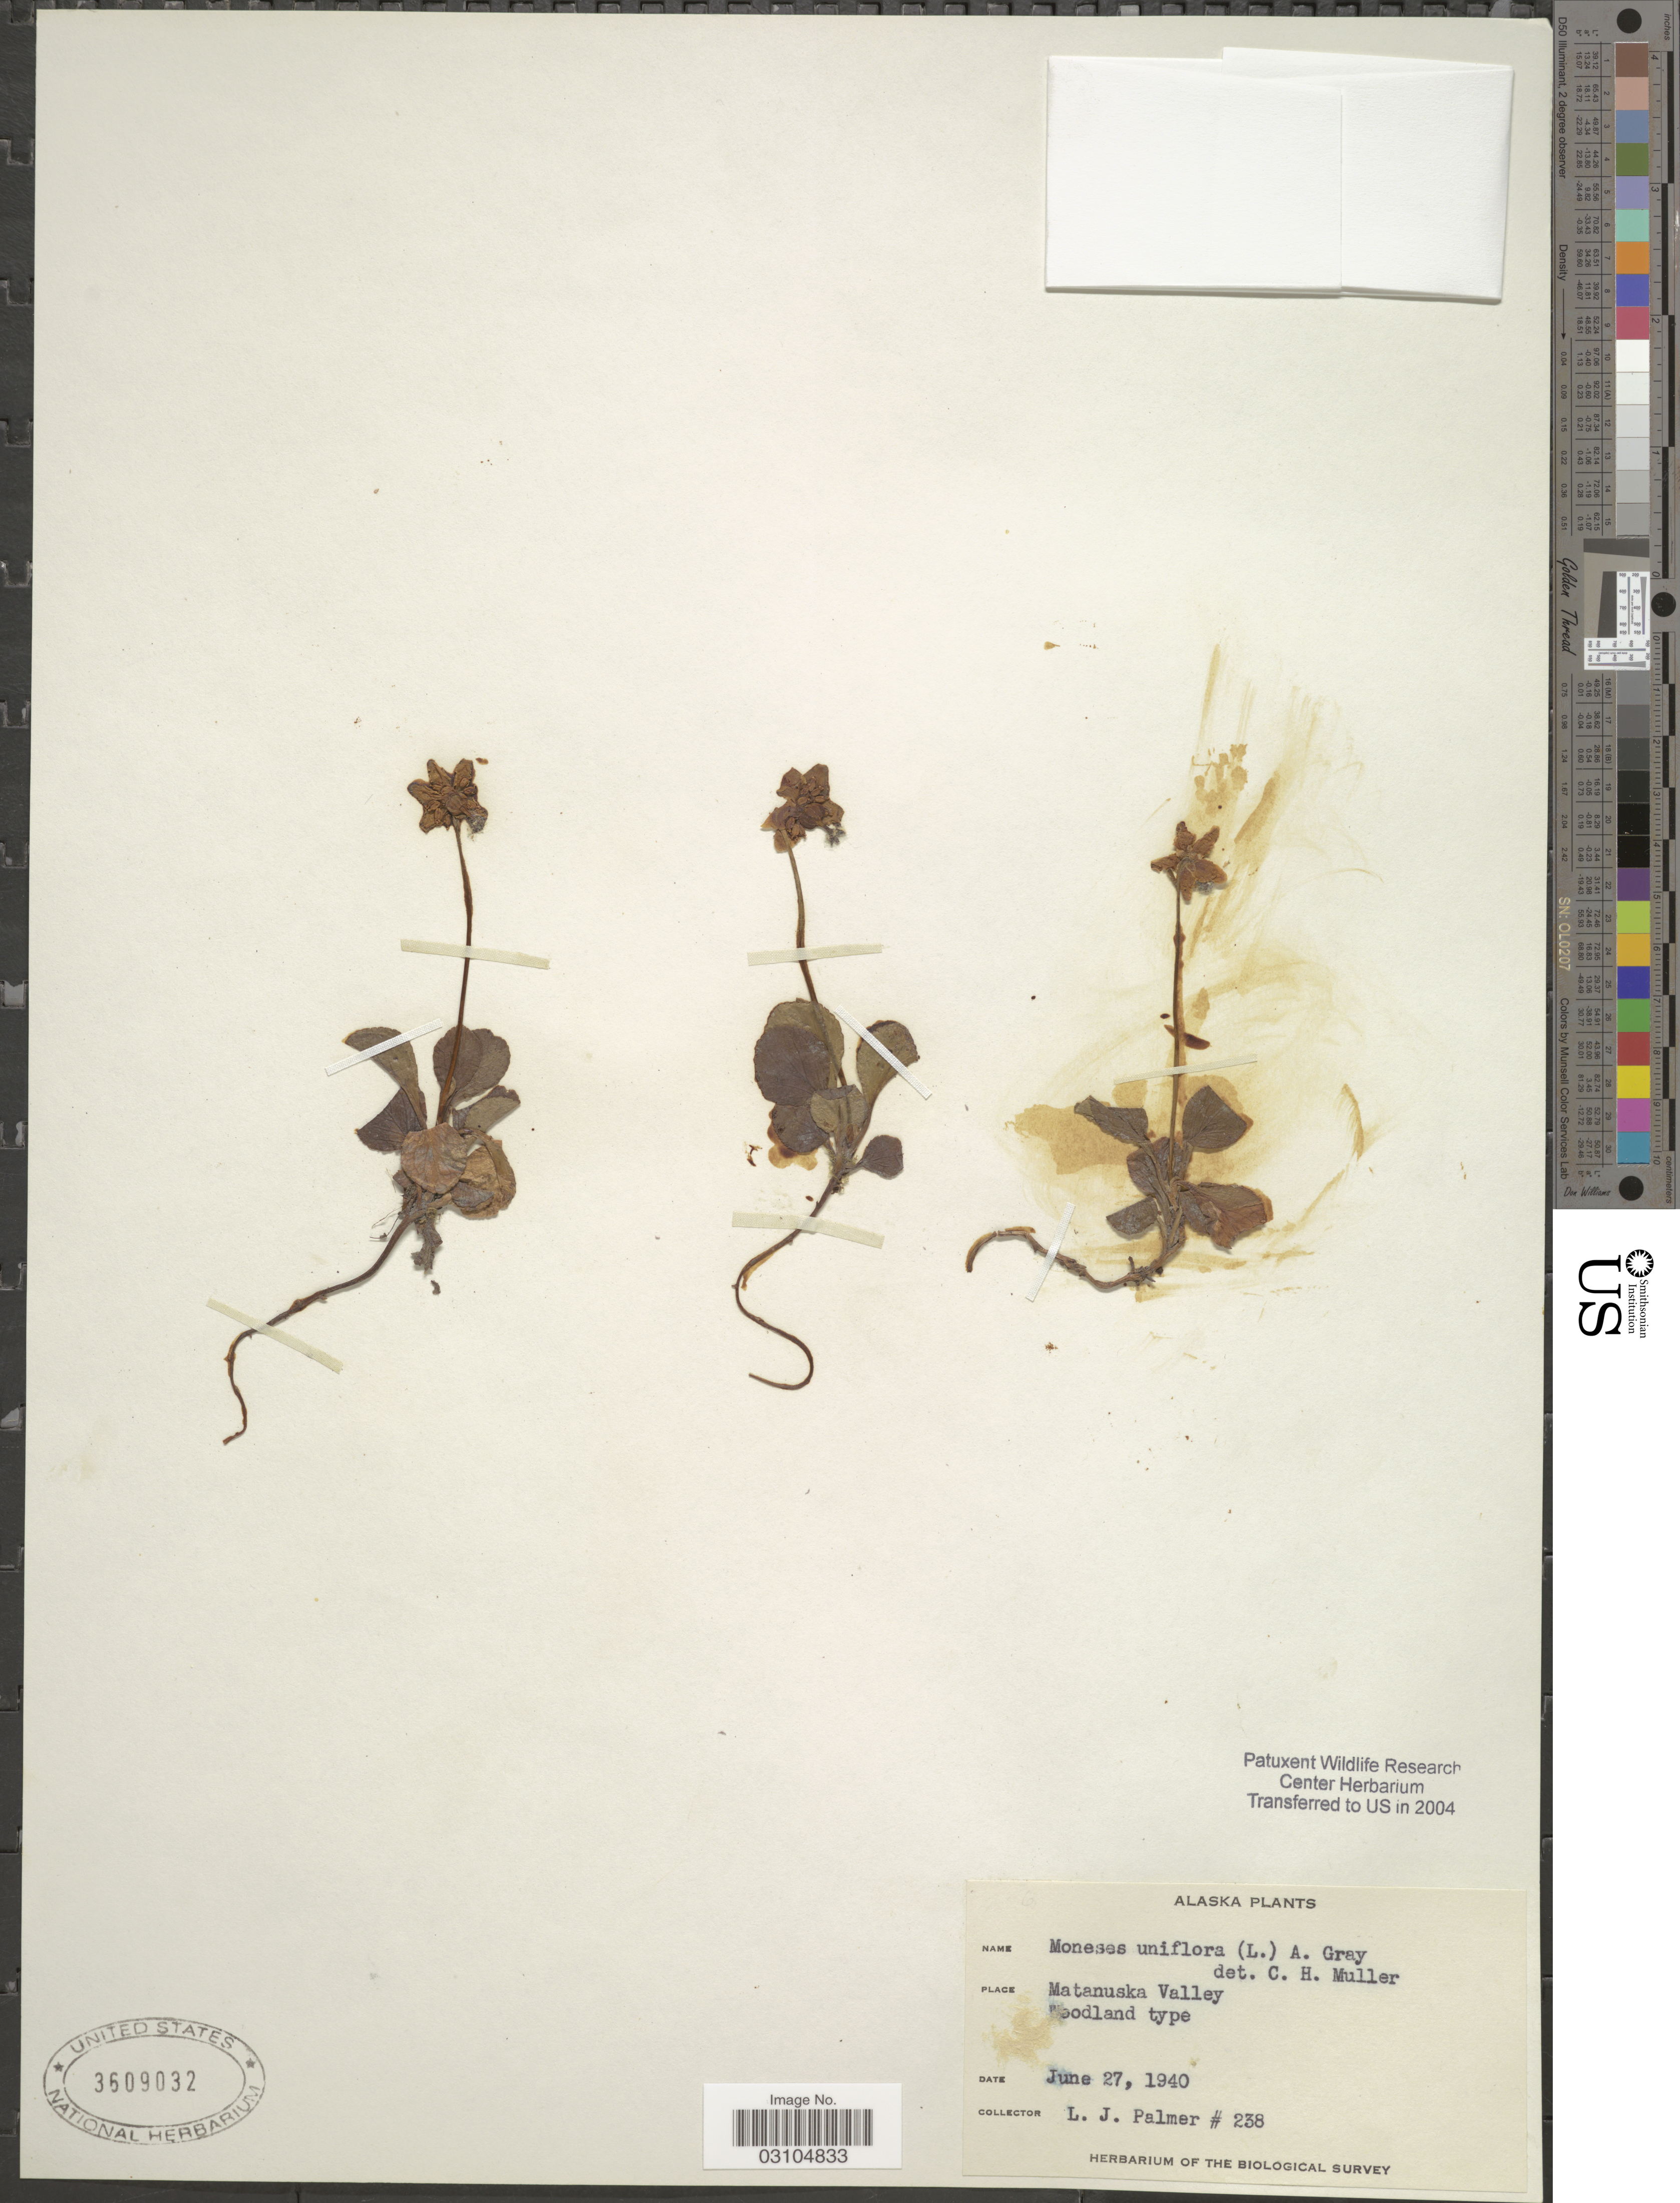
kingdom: Plantae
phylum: Tracheophyta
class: Magnoliopsida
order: Ericales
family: Ericaceae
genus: Moneses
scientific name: Moneses uniflora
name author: (L.) A. Gray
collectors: L. J. Palmer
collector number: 238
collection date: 1940-06-27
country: United States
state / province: Alaska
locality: Matanuska Valley.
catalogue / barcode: US 3609032